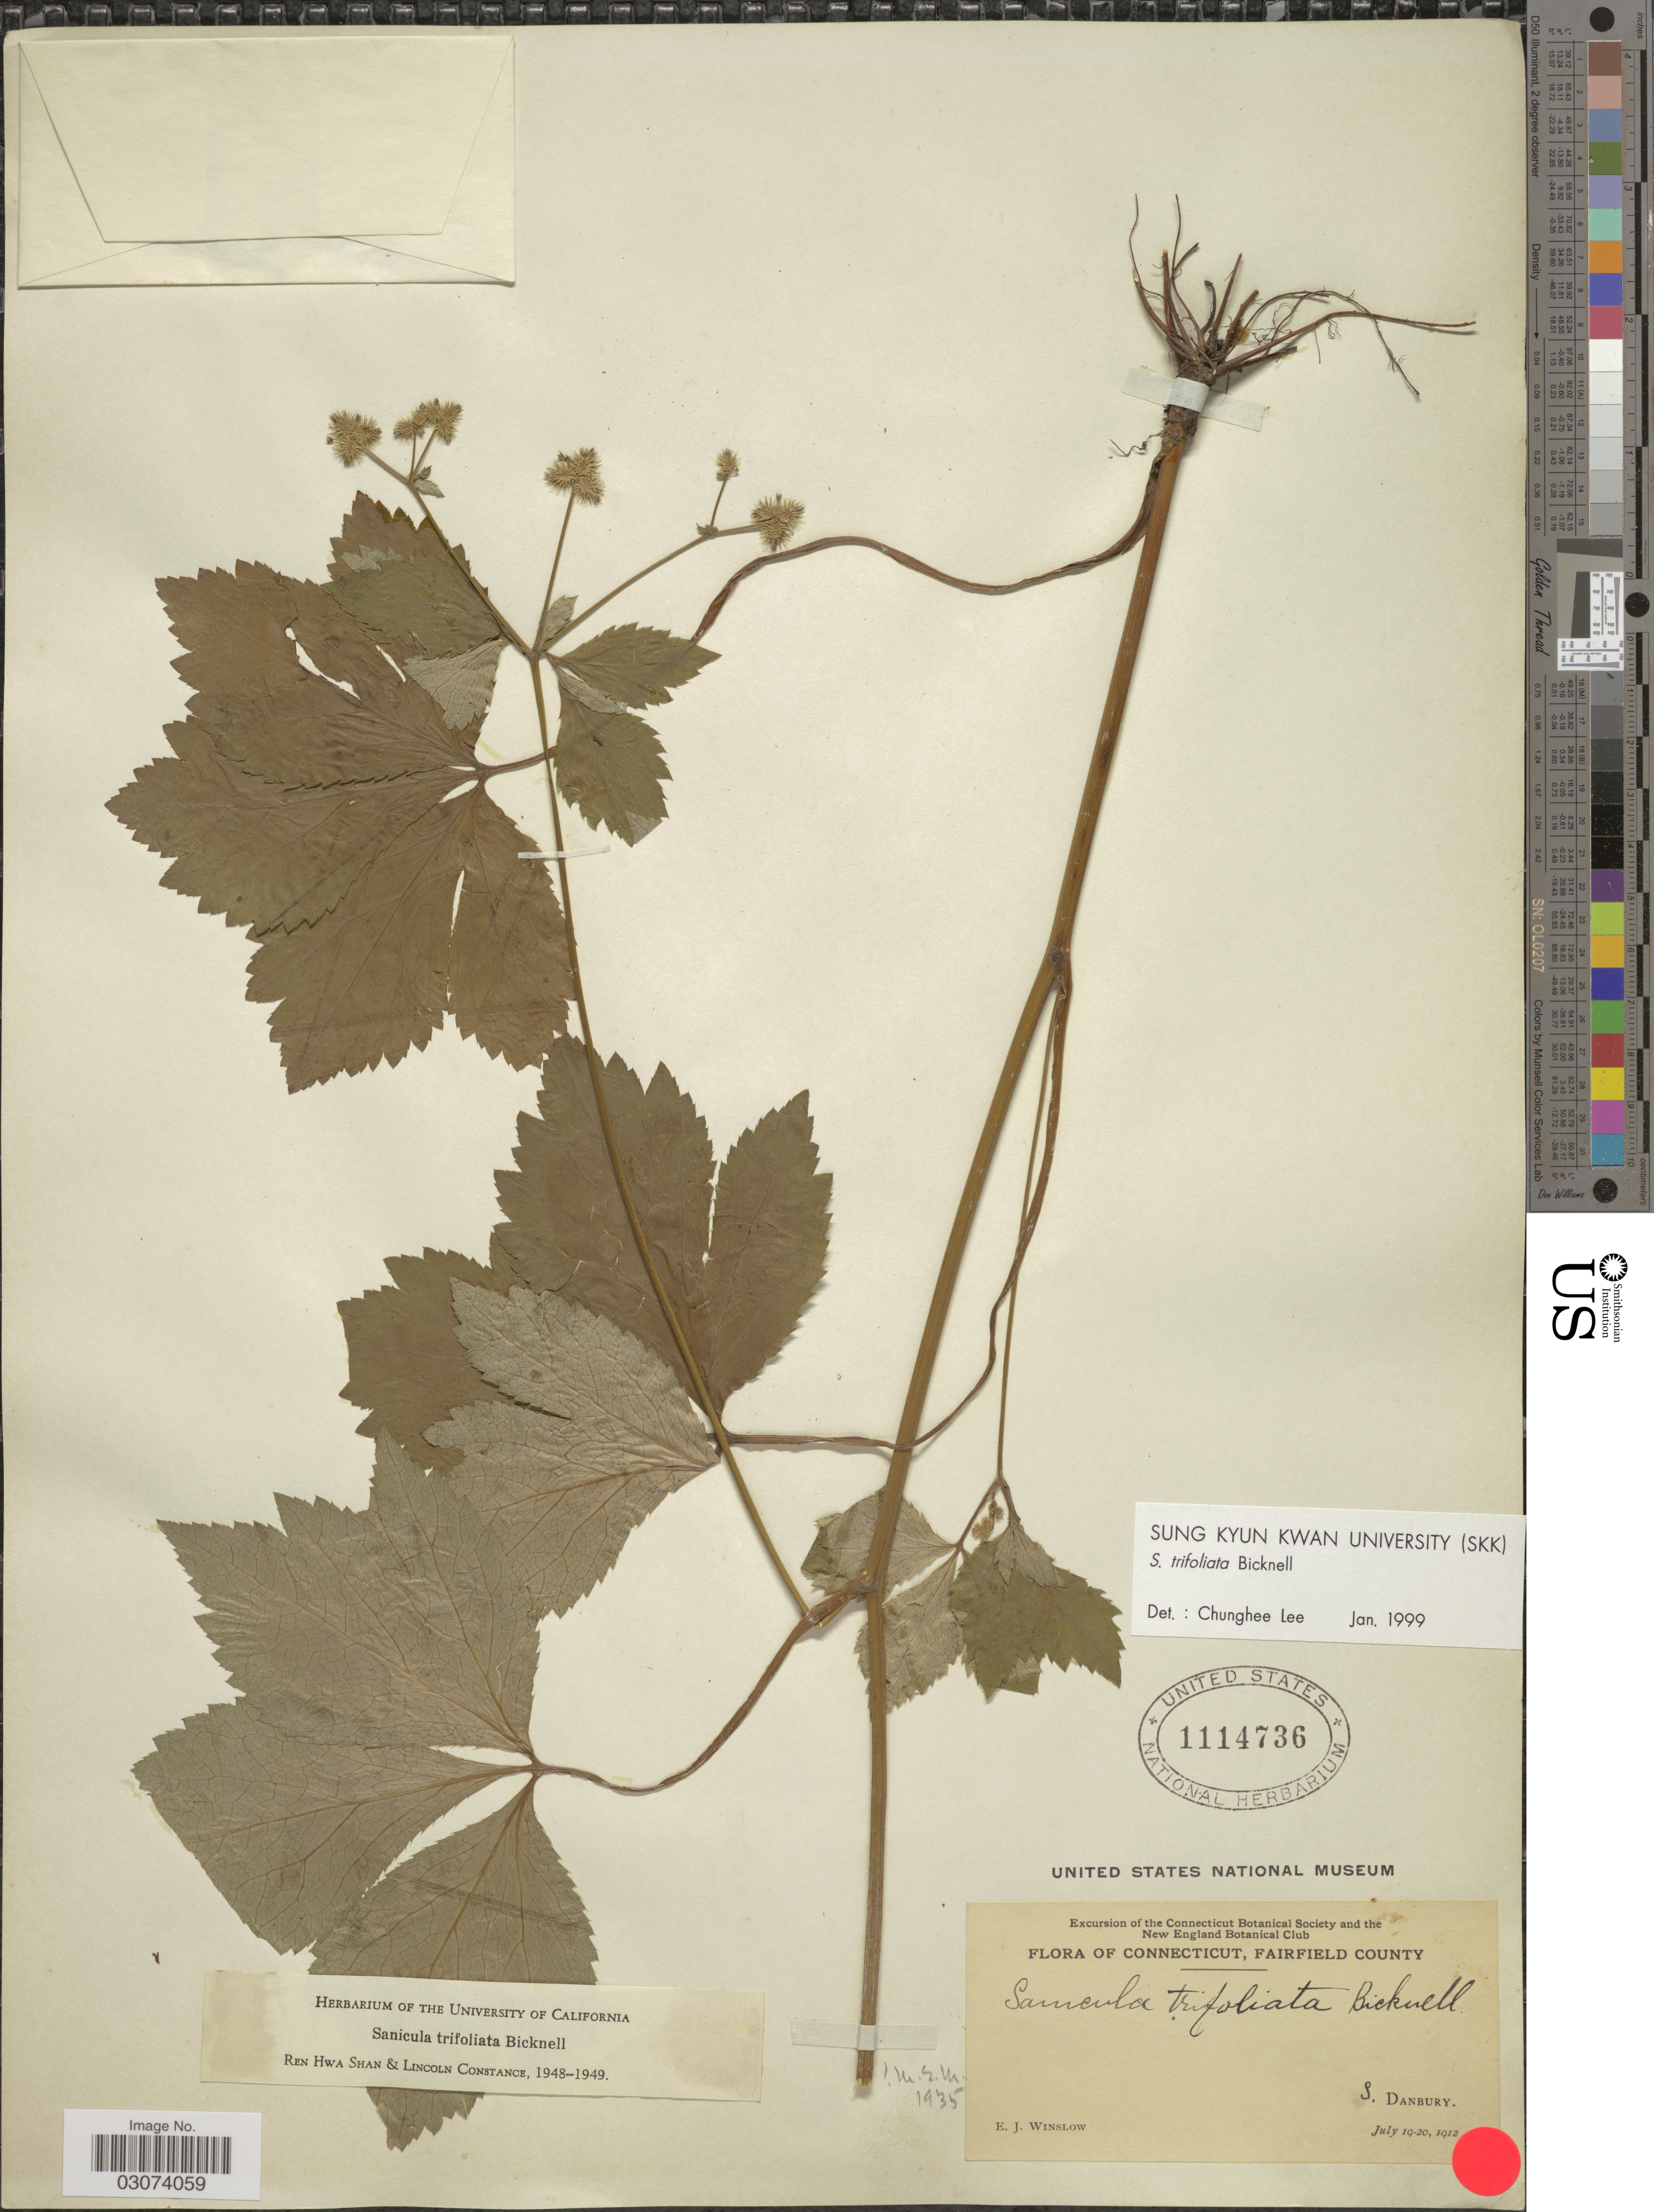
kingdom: Plantae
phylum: Tracheophyta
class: Magnoliopsida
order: Apiales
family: Apiaceae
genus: Sanicula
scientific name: Sanicula trifoliata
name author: E.P. Bicknell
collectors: E. Winslow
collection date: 1912-07-19/1912-07-20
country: United States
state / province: Connecticut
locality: Fairfield County. S. Danbury.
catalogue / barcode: US 1114736